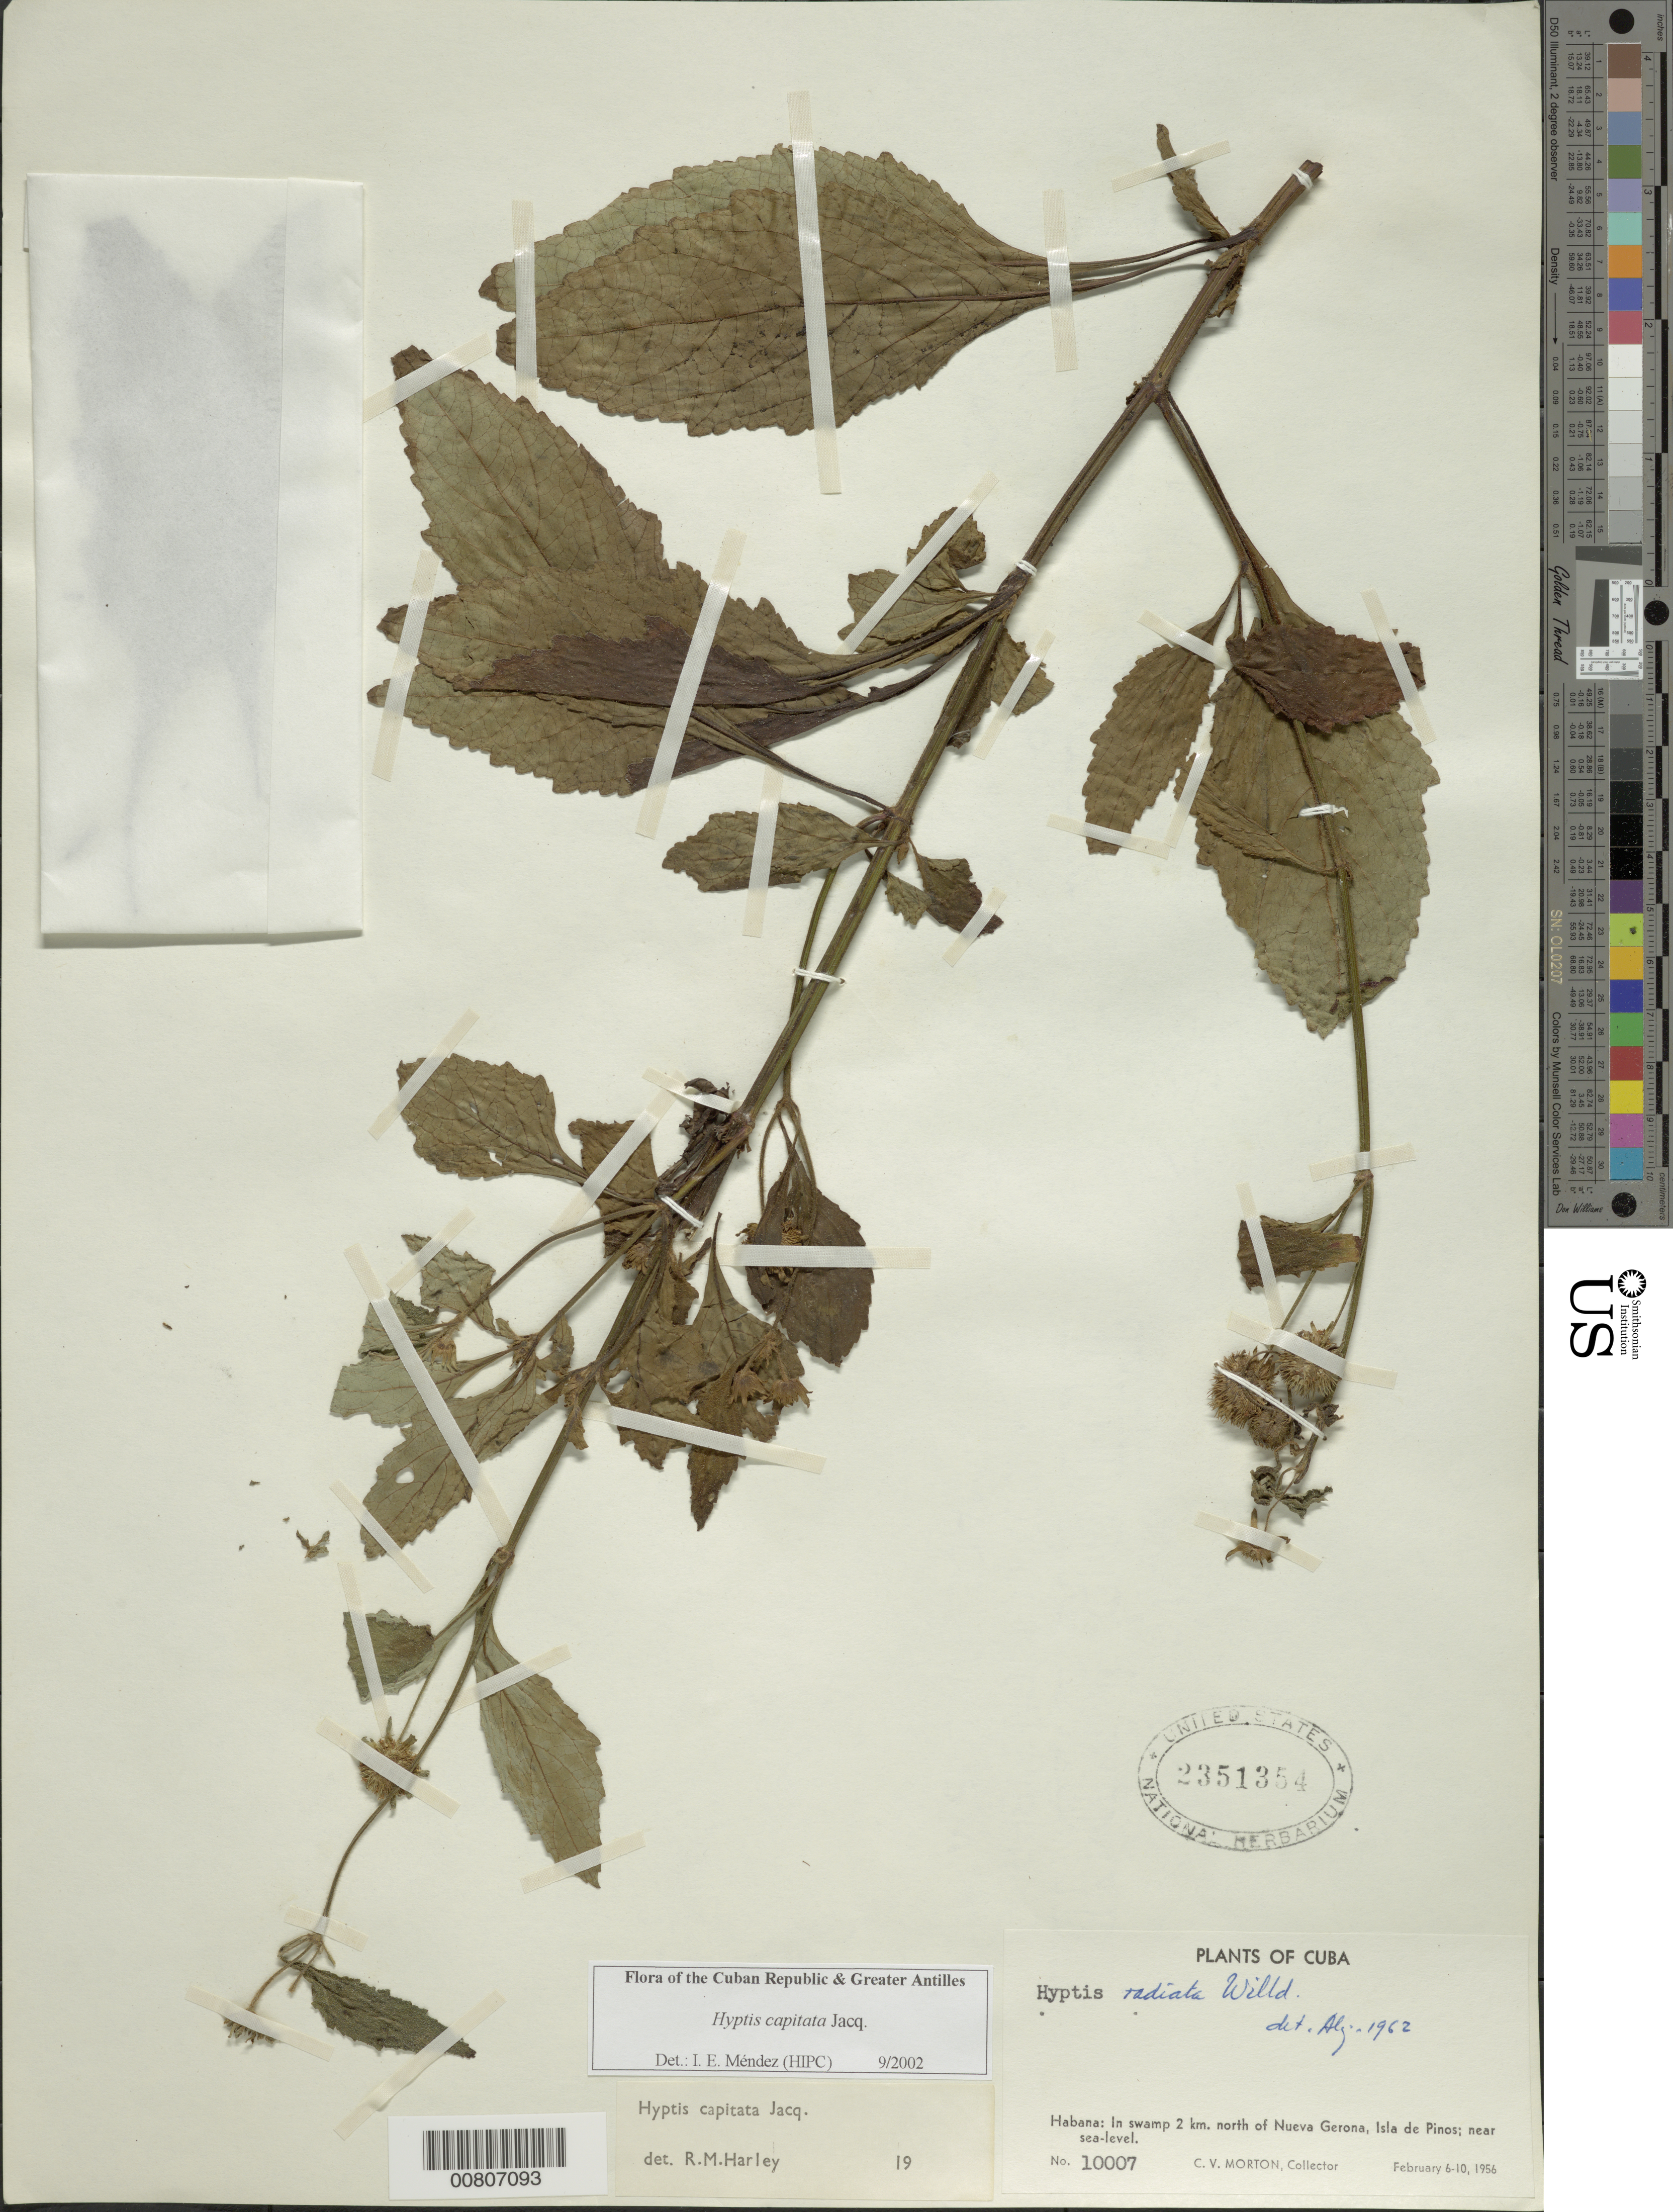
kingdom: Plantae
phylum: Tracheophyta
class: Magnoliopsida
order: Lamiales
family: Lamiaceae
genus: Hyptis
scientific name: Hyptis capitata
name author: Jacq.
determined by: Méndez, Isidro E., (HIPC)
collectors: C. V. Morton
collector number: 10007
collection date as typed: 06 Feb 1956 to 10 Feb 1956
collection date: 1956-02-06/1956-02-10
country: Cuba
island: Isla de la Juventud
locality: Isla de Pinos, 2 km N of Nueva Gerona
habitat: Swamp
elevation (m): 0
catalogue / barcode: US 2351354